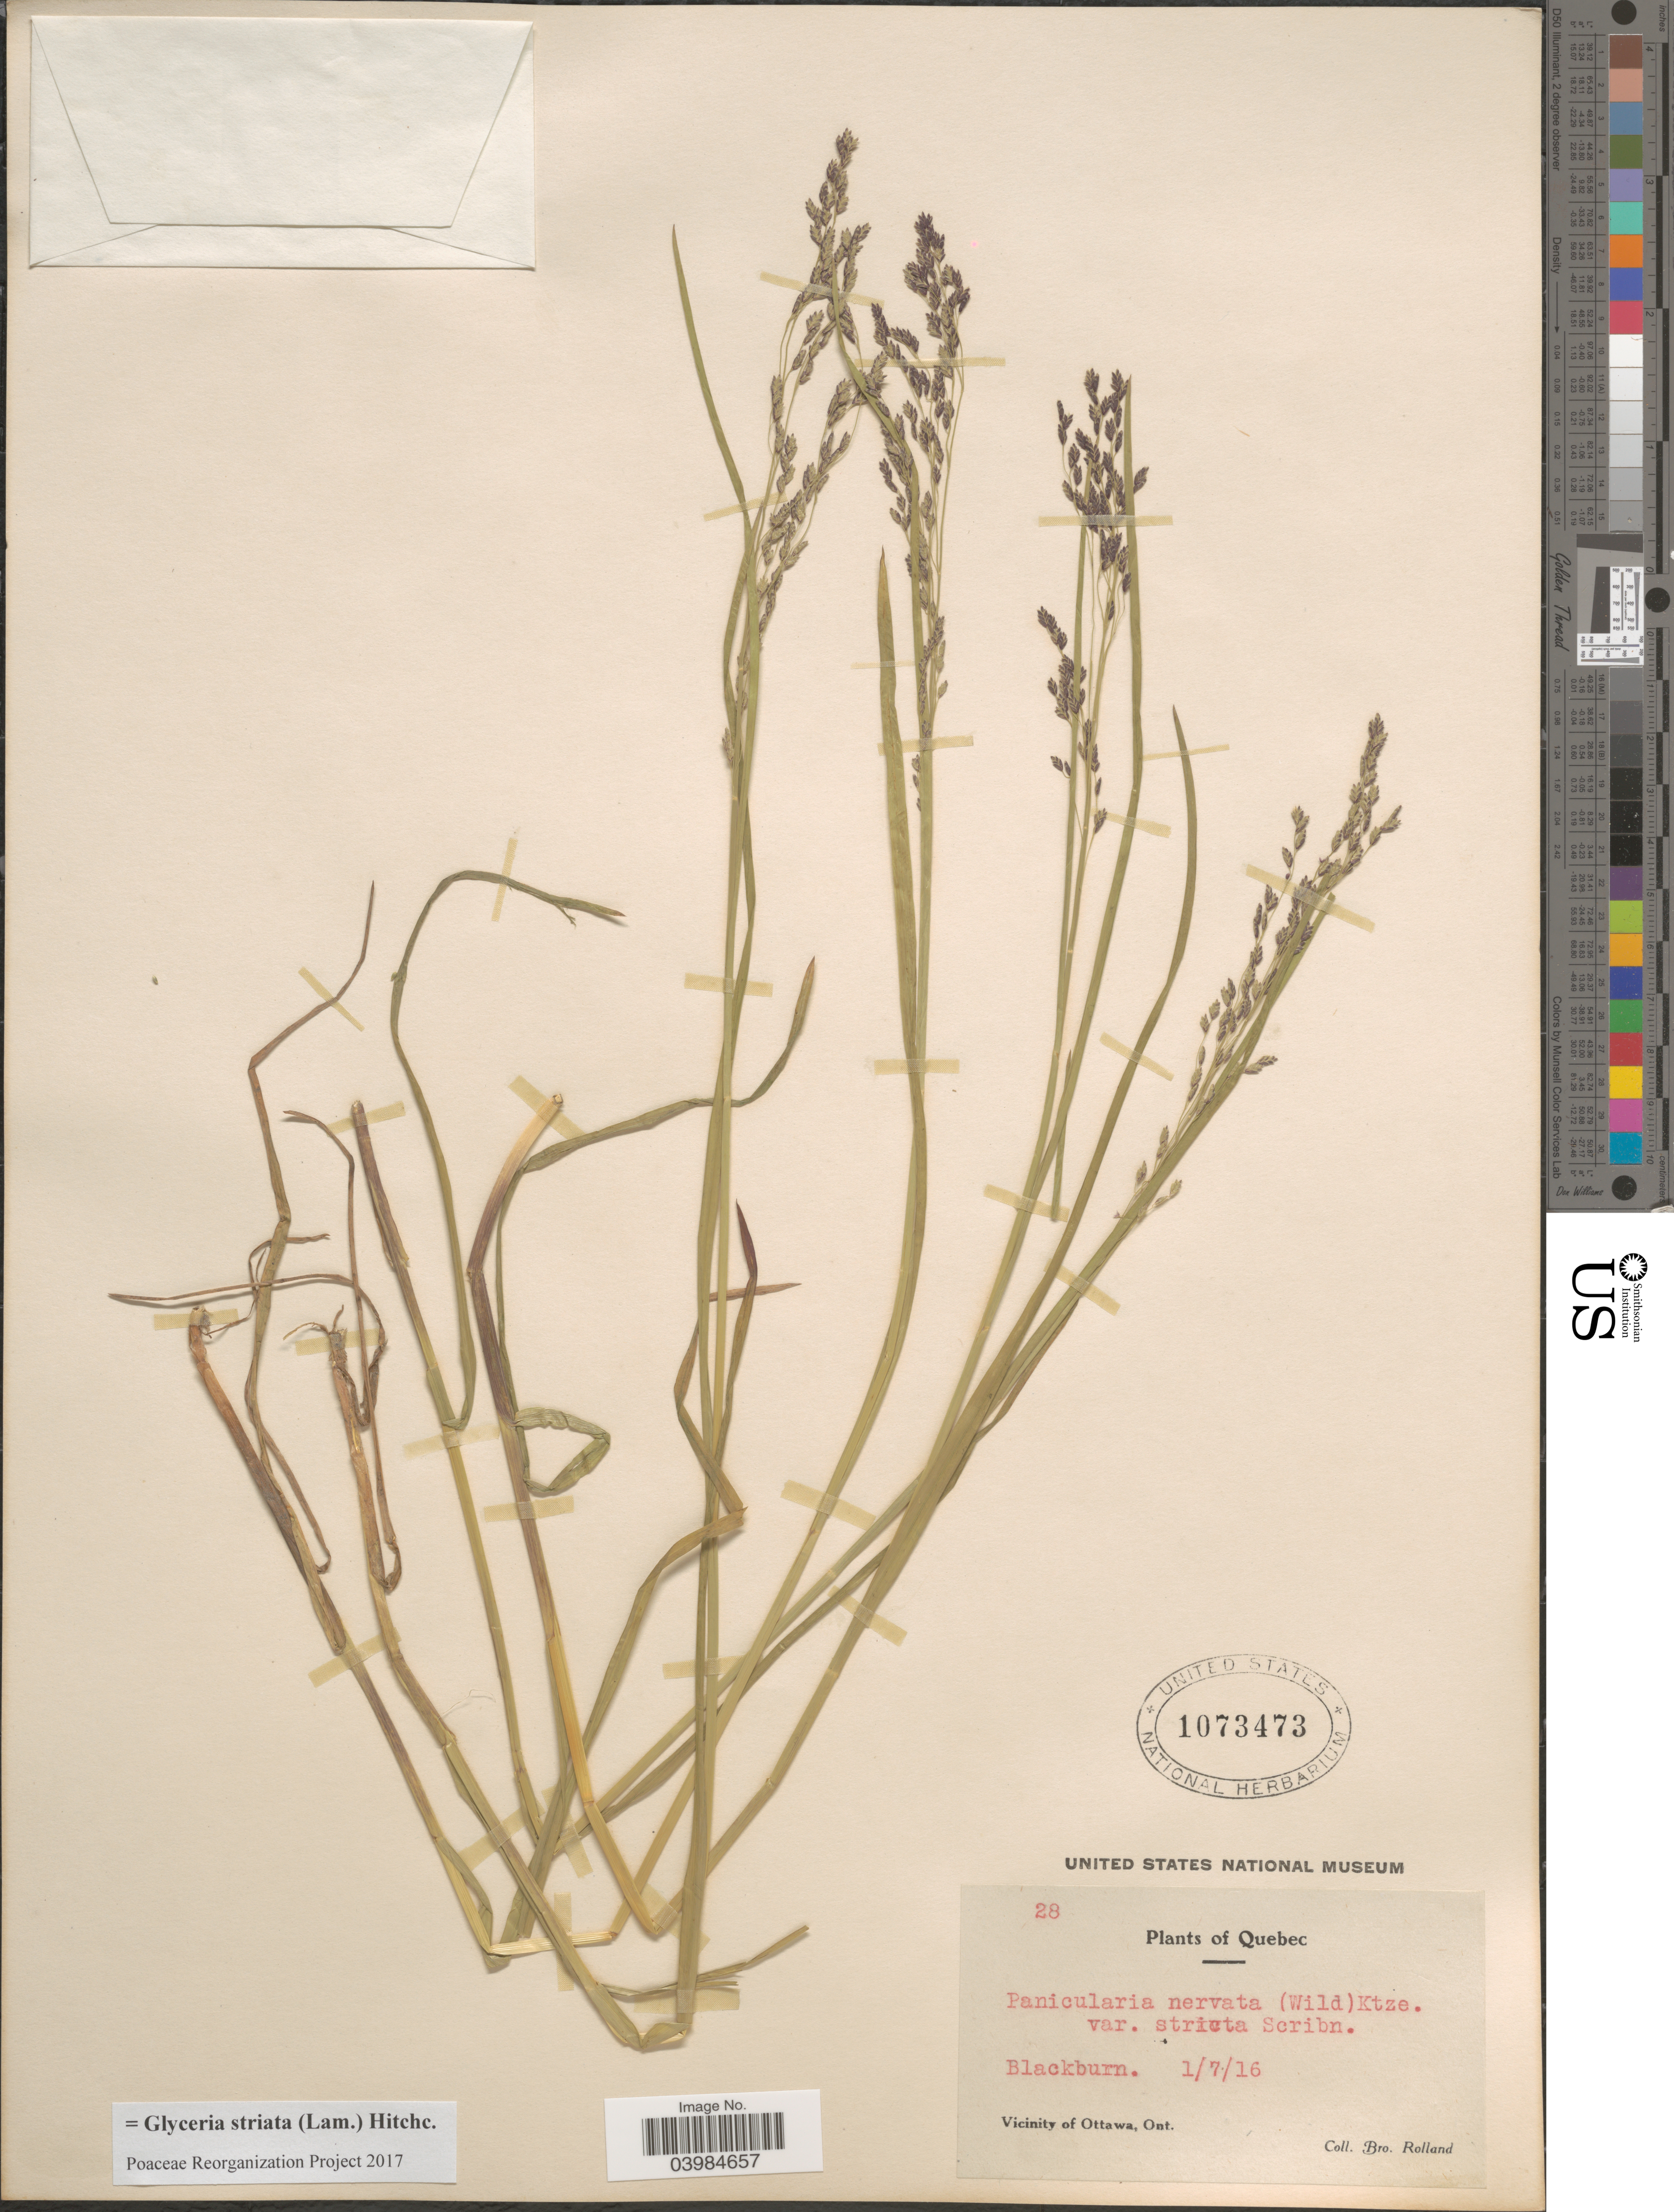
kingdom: Plantae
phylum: Tracheophyta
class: Liliopsida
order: Poales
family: Poaceae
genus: Glyceria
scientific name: Glyceria striata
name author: (Lam.) Hitchc.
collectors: B. Rolland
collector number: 28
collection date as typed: Transcribed d/m/y: 1/7/16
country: Canada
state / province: Ontario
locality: Blackburn. Vicinity of Ottawa, Ont.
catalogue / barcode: US 1073473